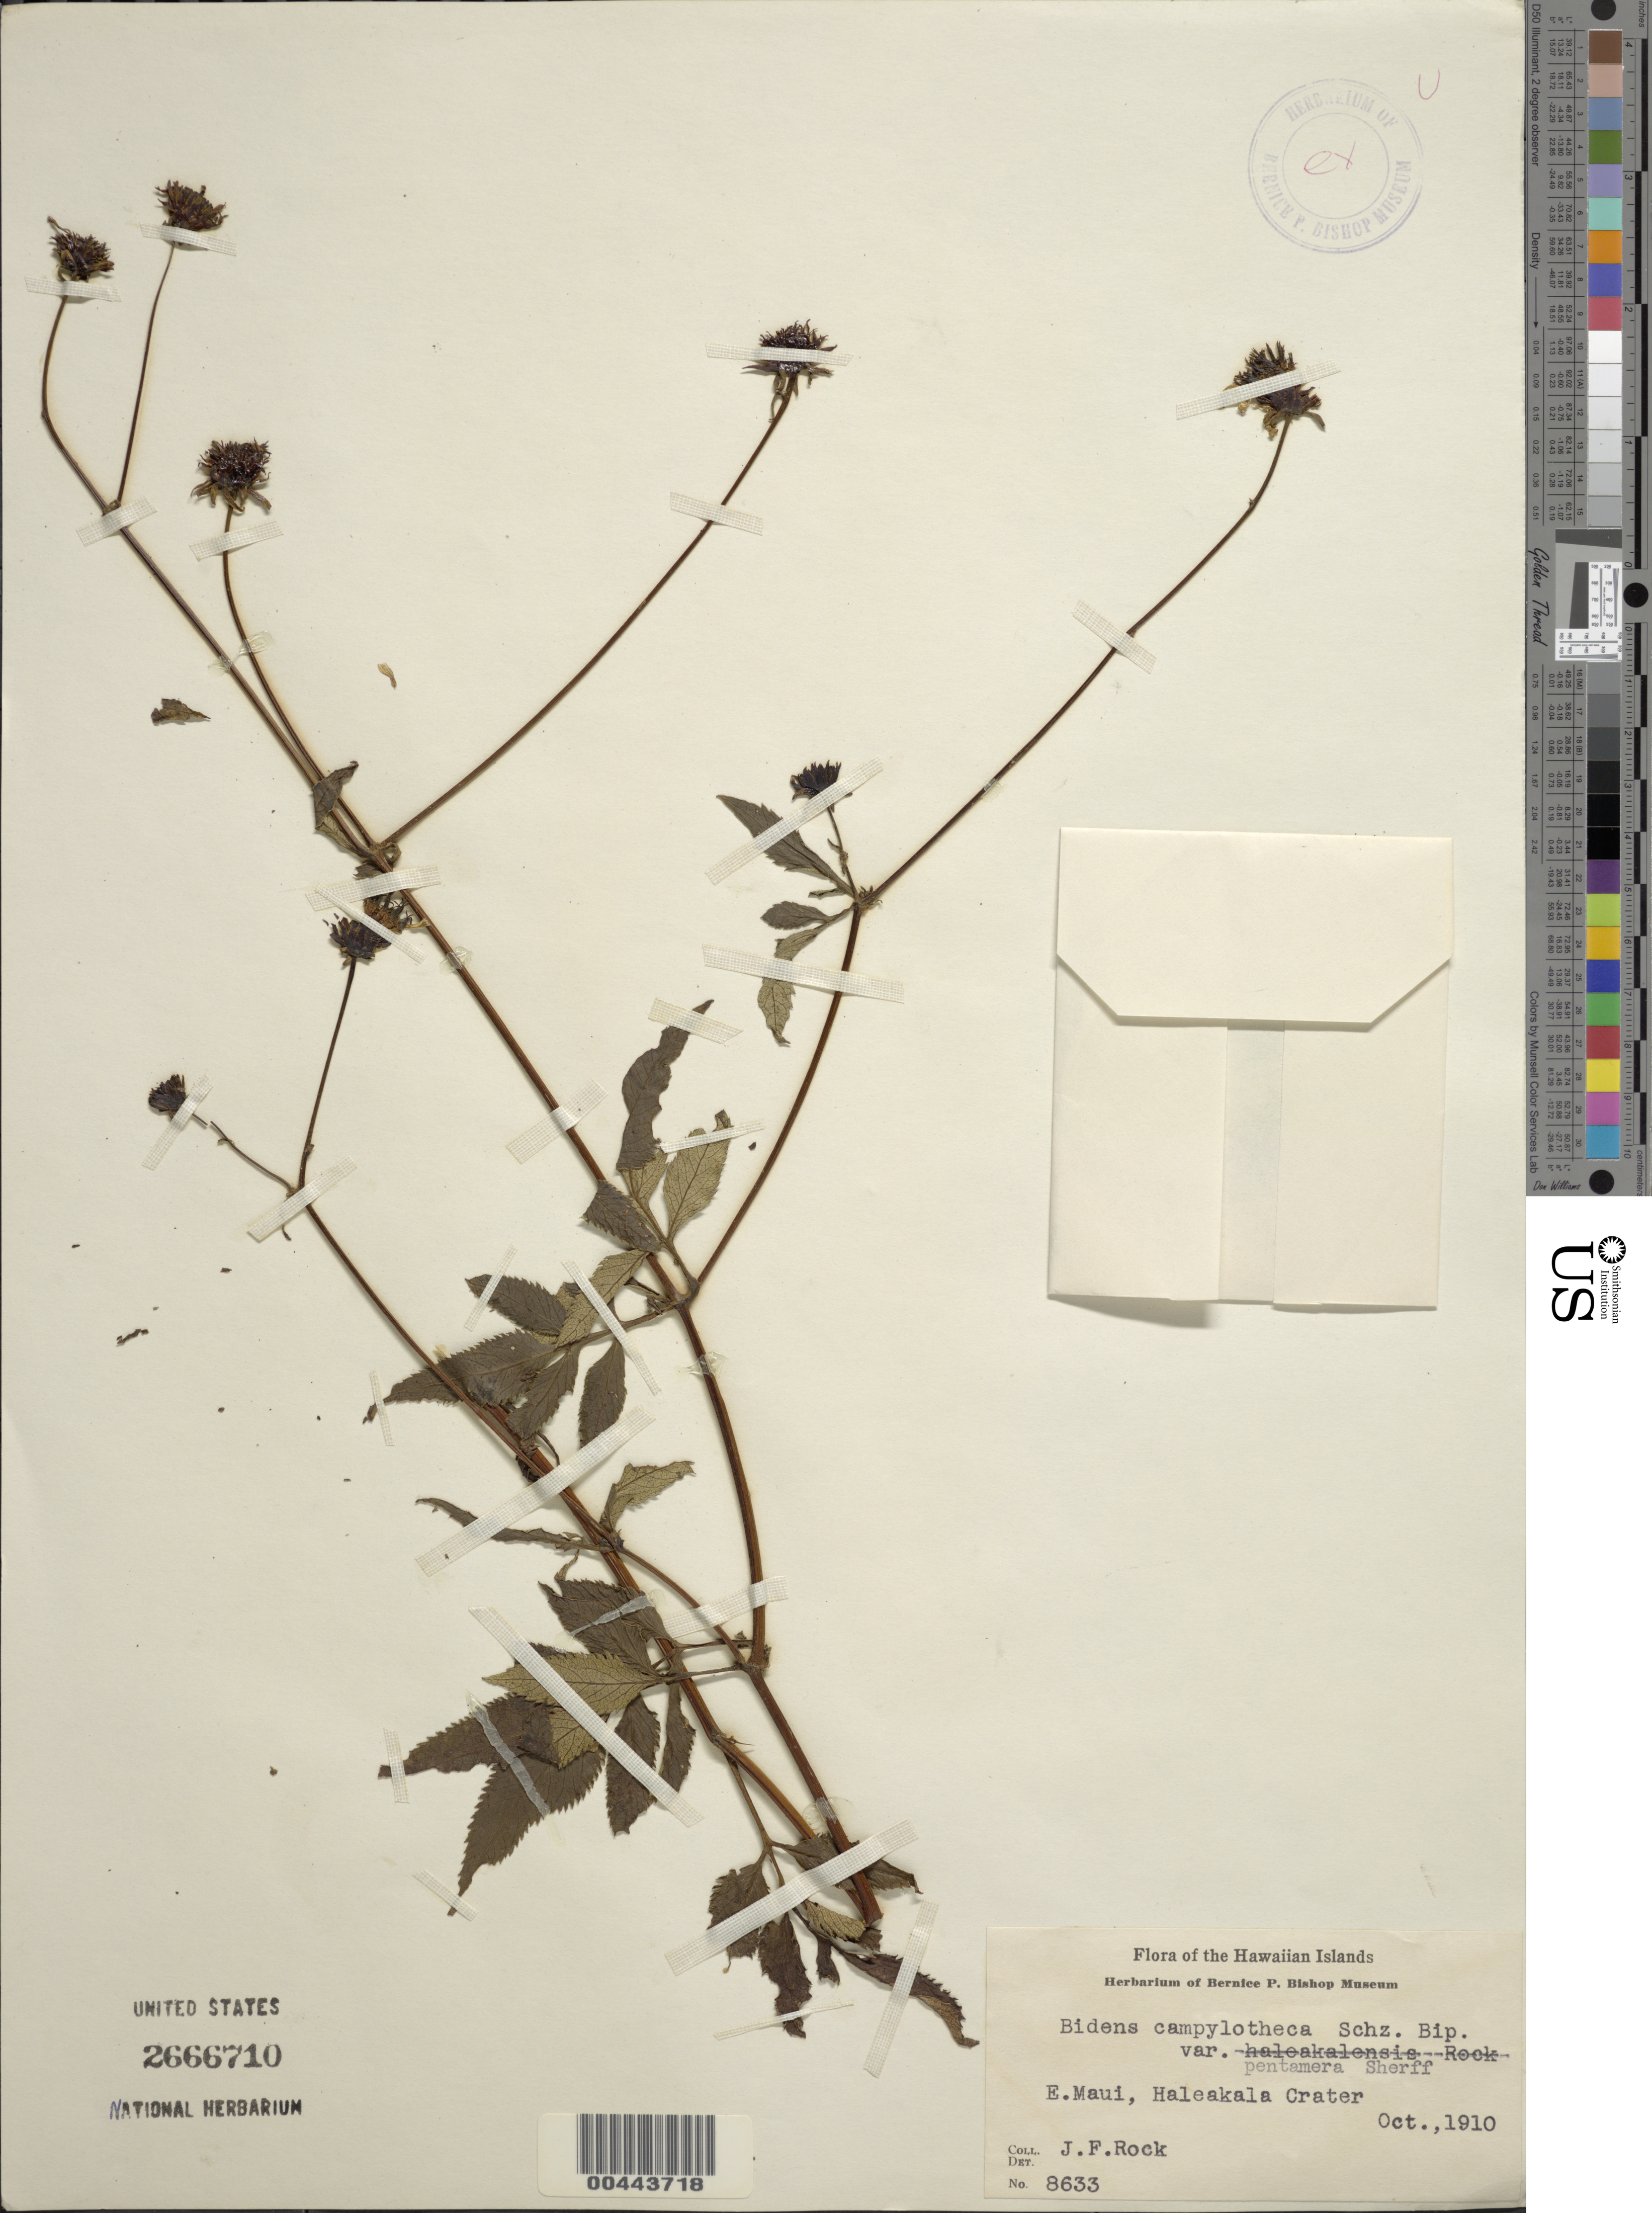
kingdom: Plantae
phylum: Tracheophyta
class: Magnoliopsida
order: Asterales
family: Asteraceae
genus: Bidens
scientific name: Bidens campylotheca subsp. pentamera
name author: (Sherff) Gauders & Nagata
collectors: J. F. Rock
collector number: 8633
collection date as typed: Oct 1910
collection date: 1910-10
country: United States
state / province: Hawaii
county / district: Maui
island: Maui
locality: E Maui, Haleakala Crater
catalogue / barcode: US 2666710